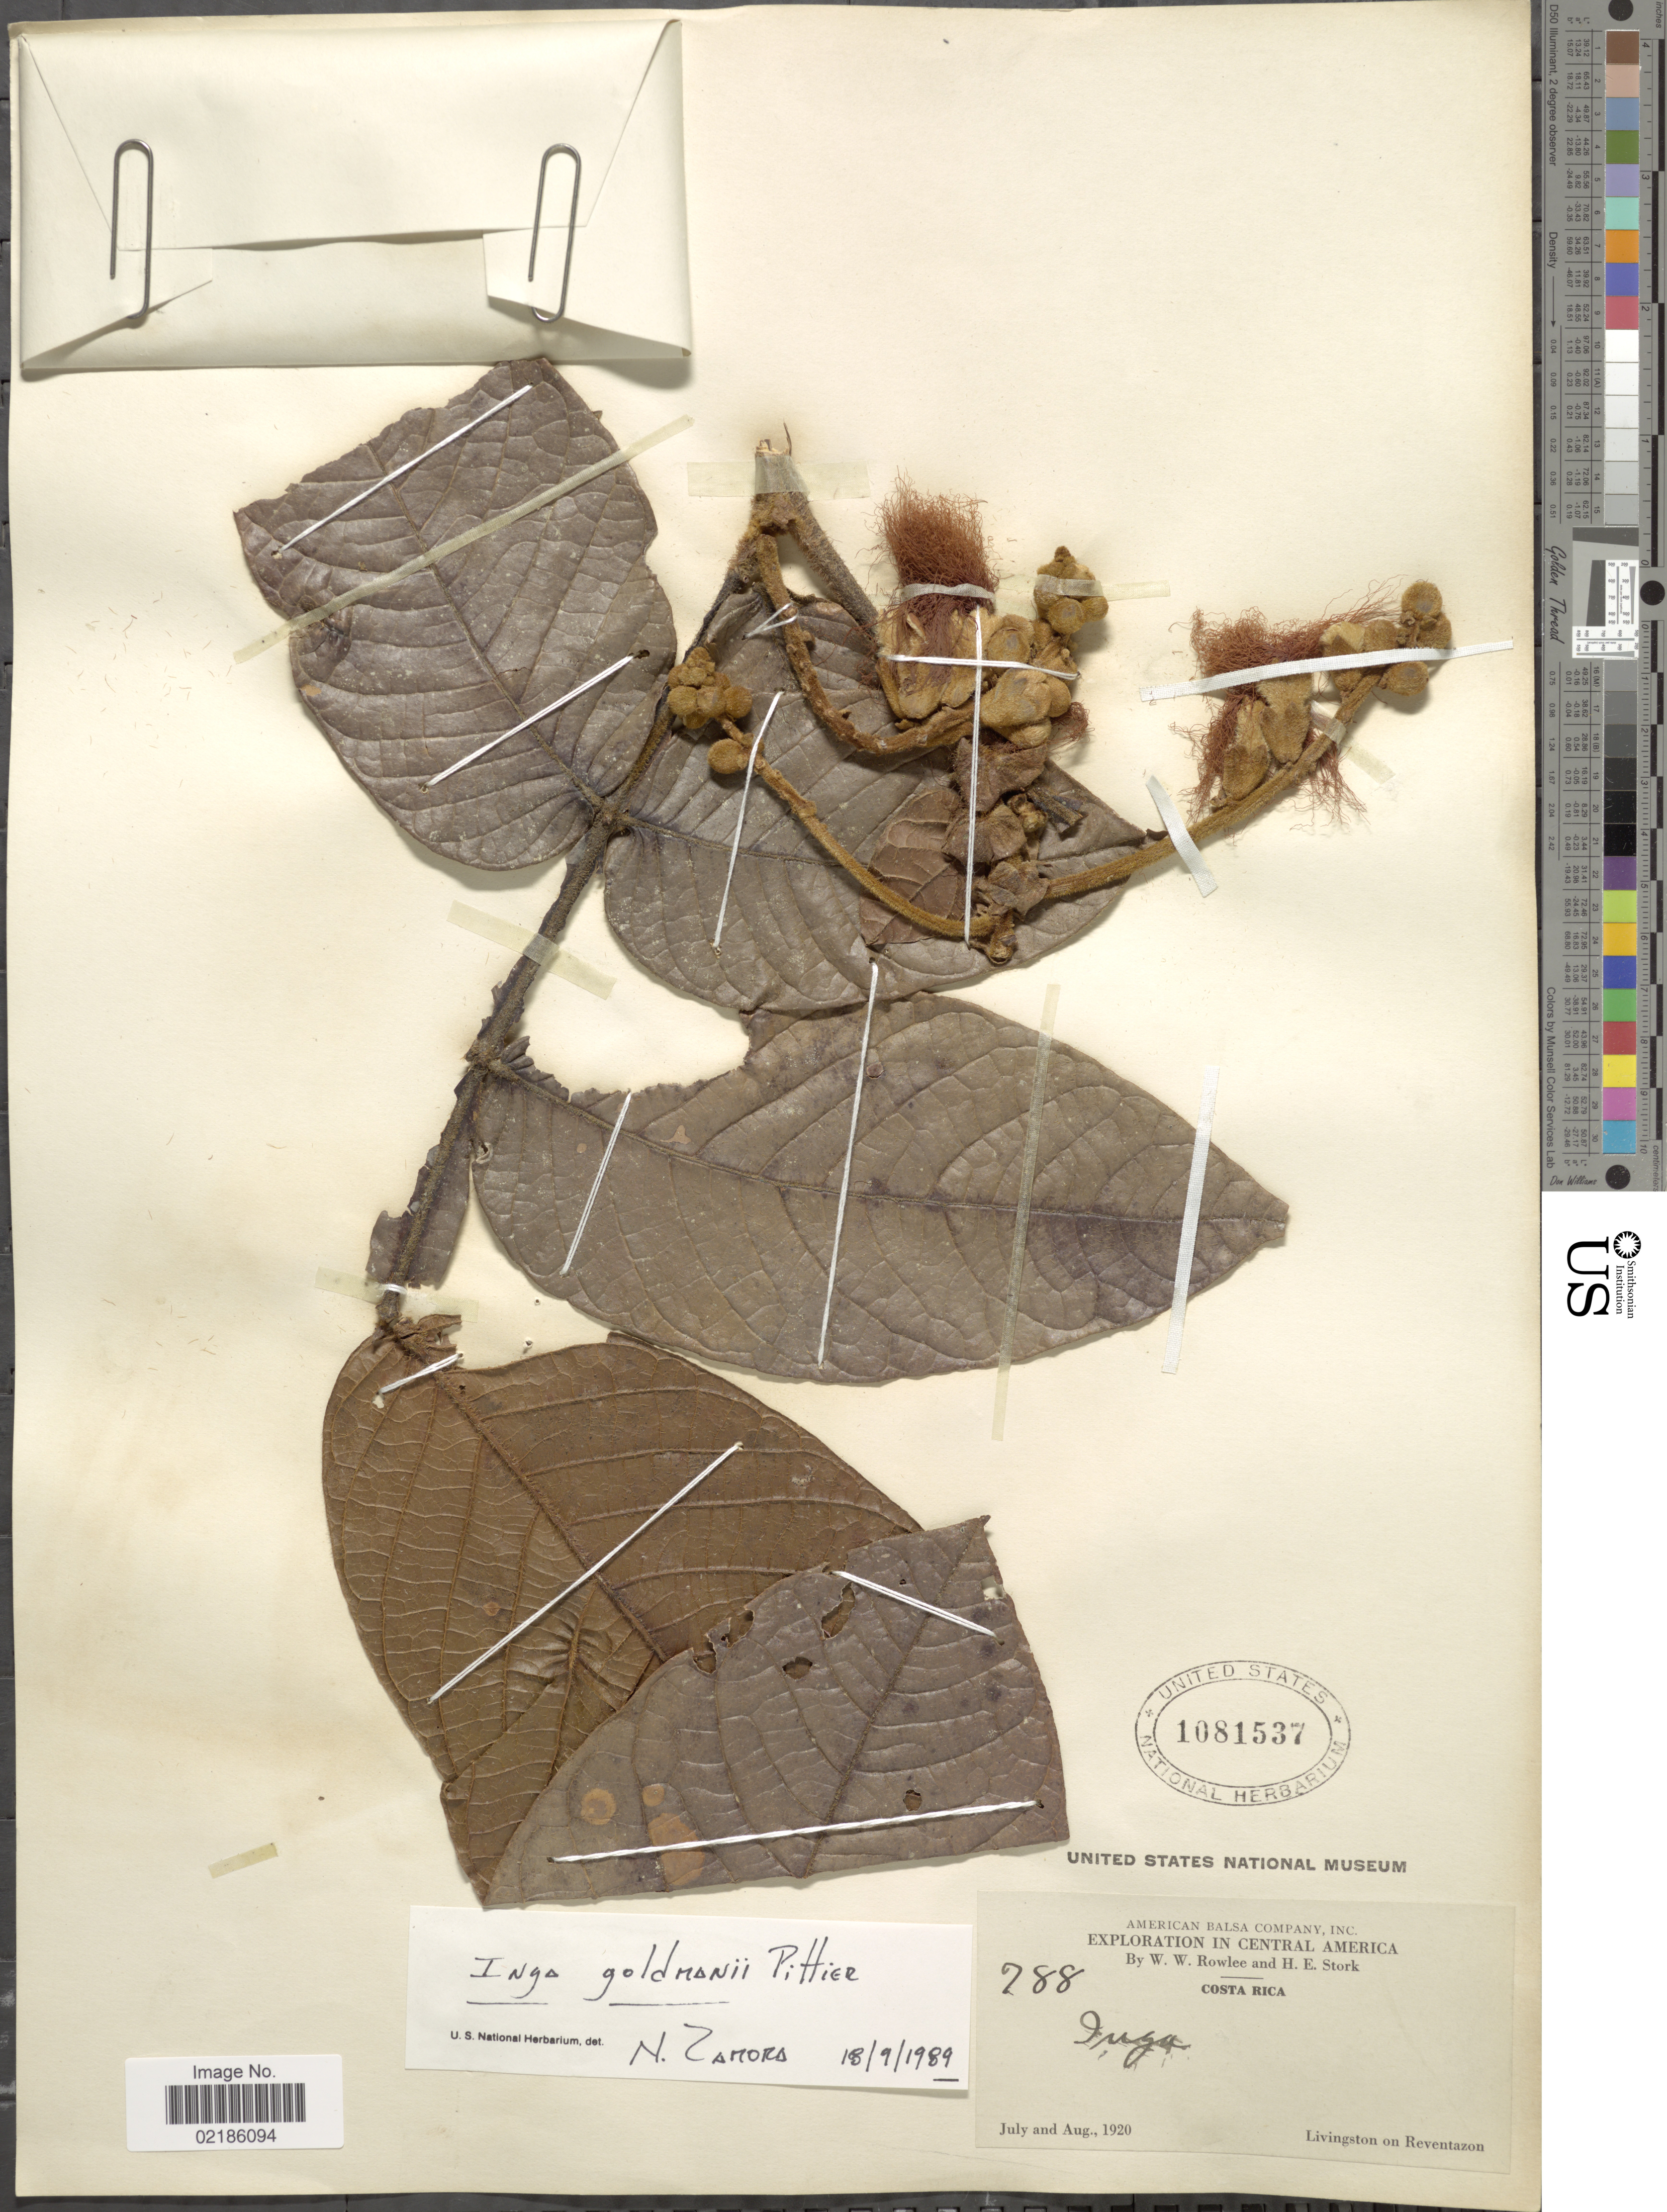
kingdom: Plantae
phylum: Tracheophyta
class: Magnoliopsida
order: Fabales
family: Fabaceae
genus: Inga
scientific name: Inga goldmanii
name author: Pittier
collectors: W. W. Rowlee & H. E. Stork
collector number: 288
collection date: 1920-07/1920-08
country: Costa Rica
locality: Livingston on Reventazon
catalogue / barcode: US 1081537